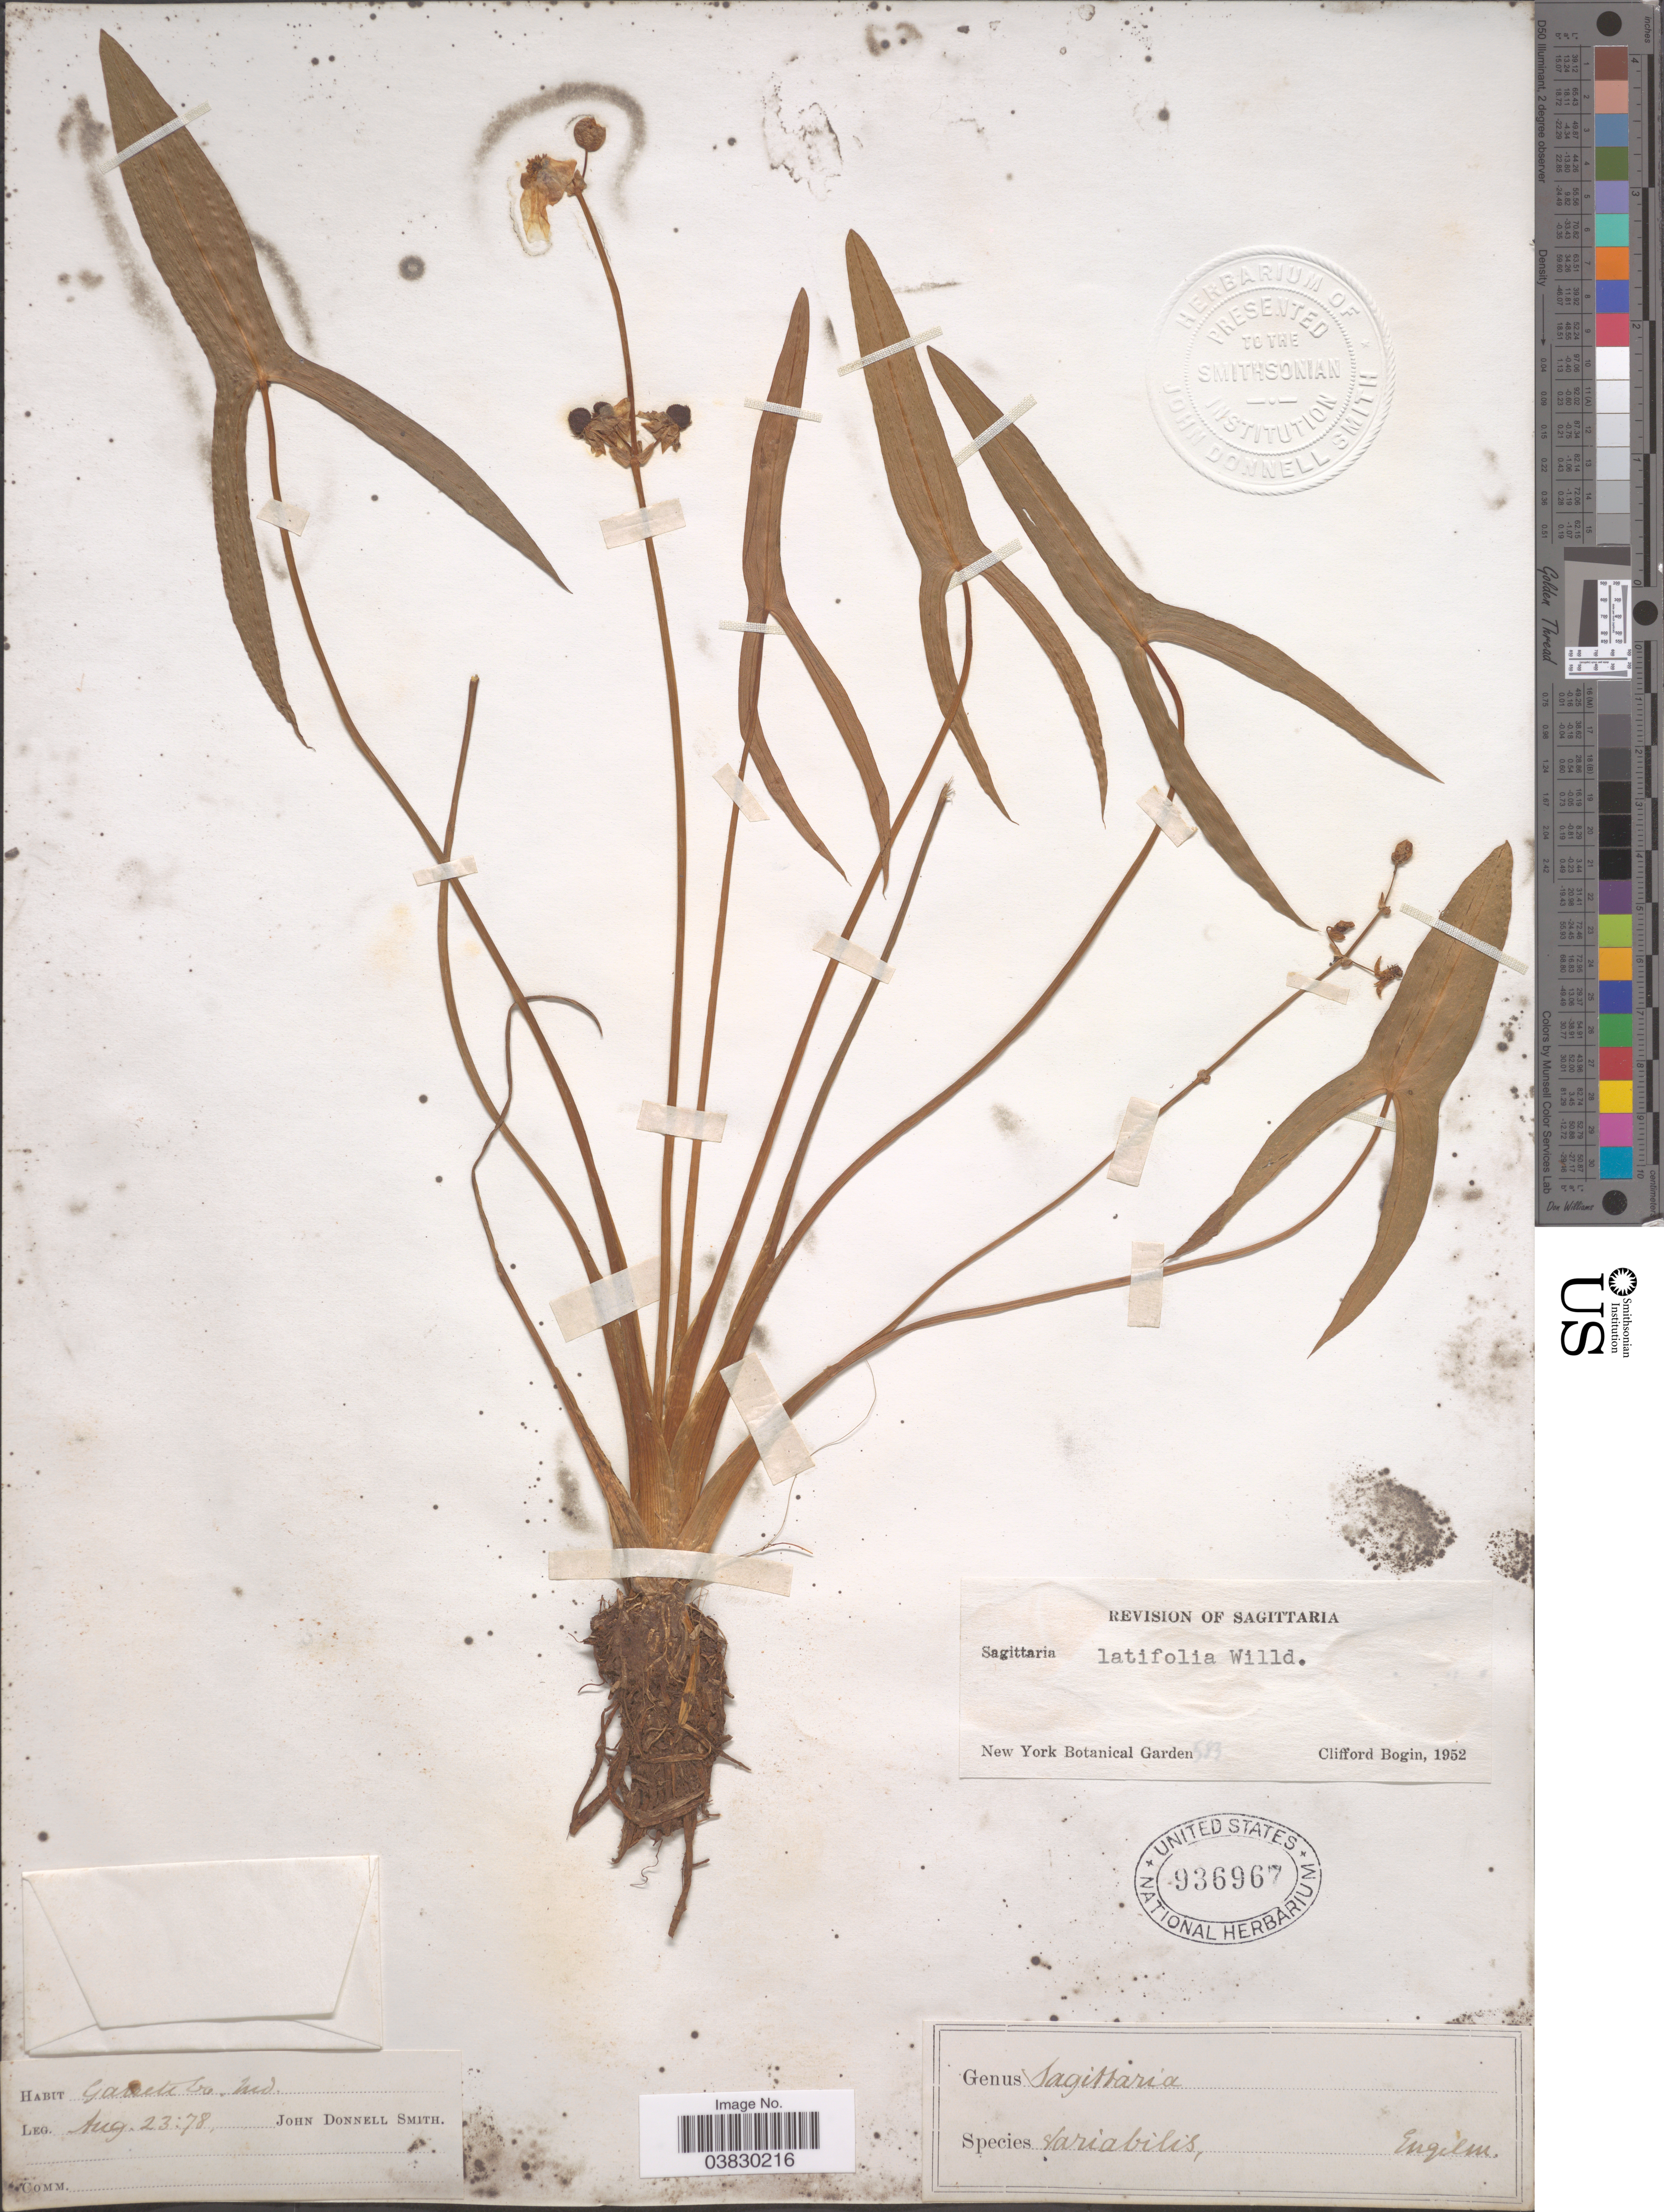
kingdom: Plantae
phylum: Tracheophyta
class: Liliopsida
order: Alismatales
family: Alismataceae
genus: Sagittaria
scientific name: Sagittaria latifolia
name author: Willd.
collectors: J. Donnell Smith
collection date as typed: Transcribed d/m/y: 23/8/78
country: United States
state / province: Maryland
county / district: Garrett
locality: Garrett Co.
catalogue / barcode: US 936967